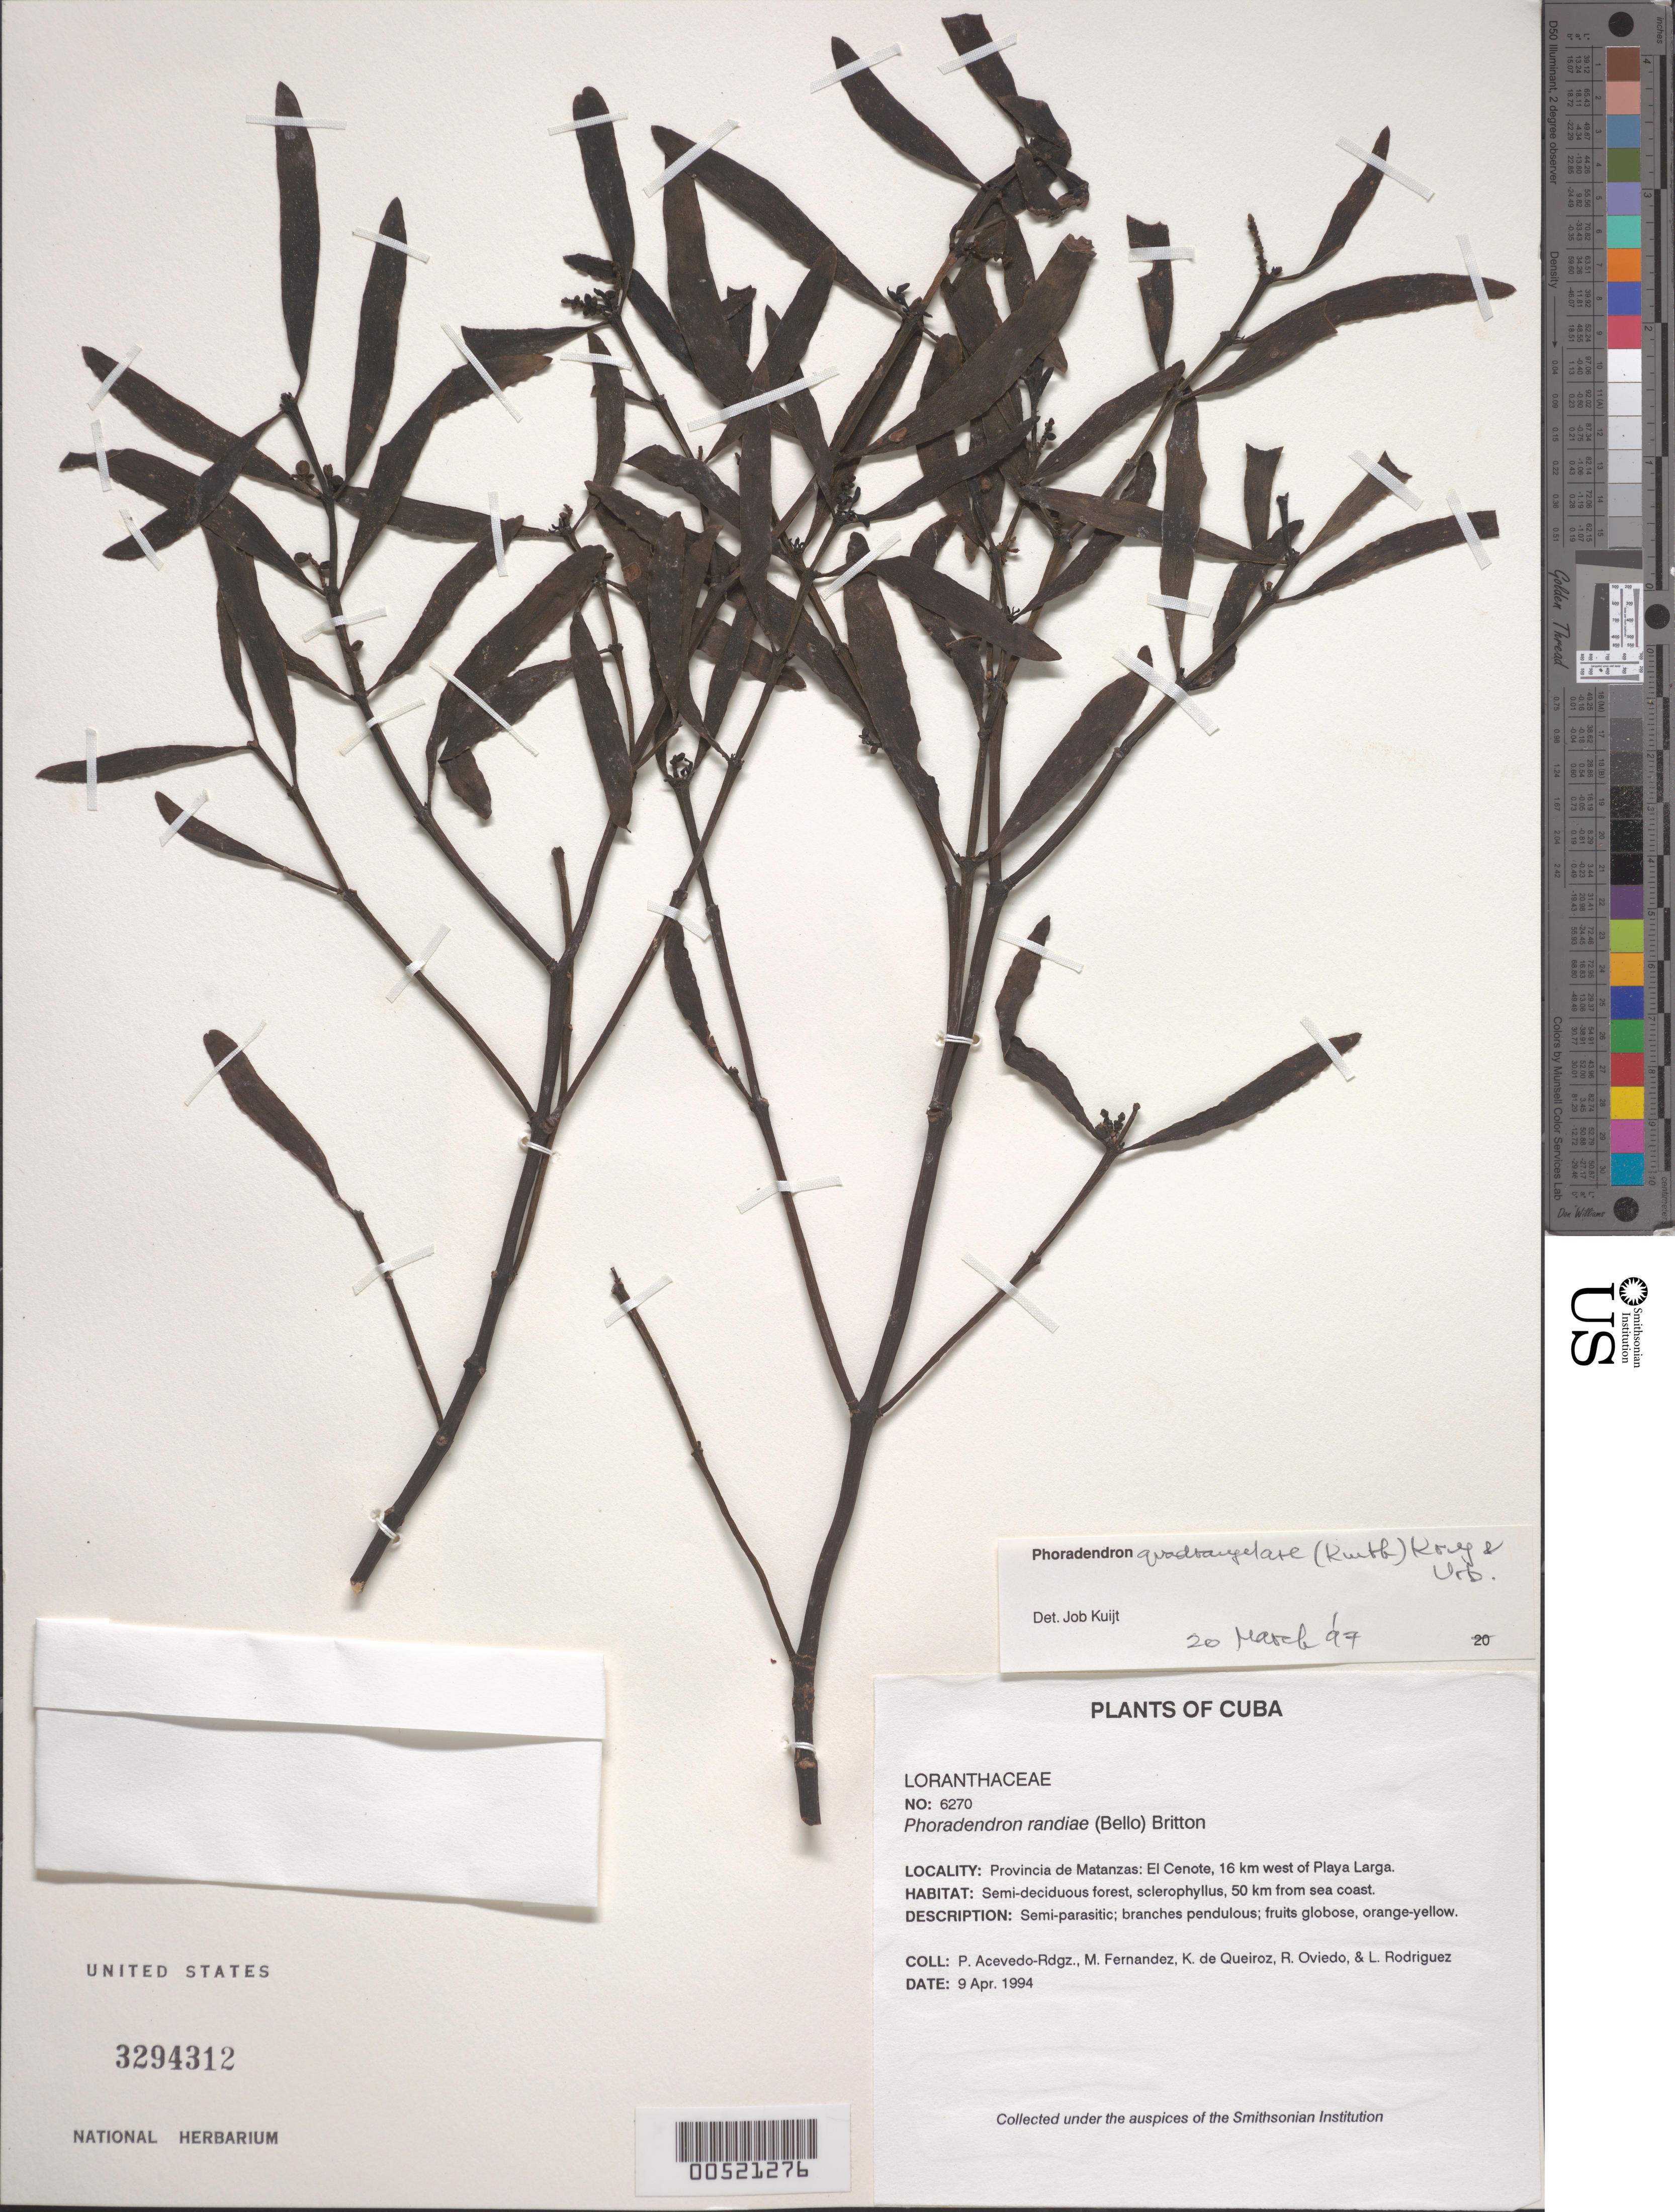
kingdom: Plantae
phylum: Tracheophyta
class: Magnoliopsida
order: Santalales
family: Viscaceae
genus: Phoradendron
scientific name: Phoradendron quadrangulare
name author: (Kunth) Griseb.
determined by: Kuijt, Job, (CANADA)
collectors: P. Acevedo-Rodr., M. Fernández, K. De Queiroz, R. Oviedo & L. Rodriguez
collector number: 6270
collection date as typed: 09 Apr 1994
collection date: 1994-04-09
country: Cuba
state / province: Matanzas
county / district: Municipio de Ciénaga de Zapata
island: Cuba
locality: El Cenote, 16 km west of Playa Larga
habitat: Semi-deciduous forest, sclerophyllus, 50 km from sea coast.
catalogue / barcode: US 3294312